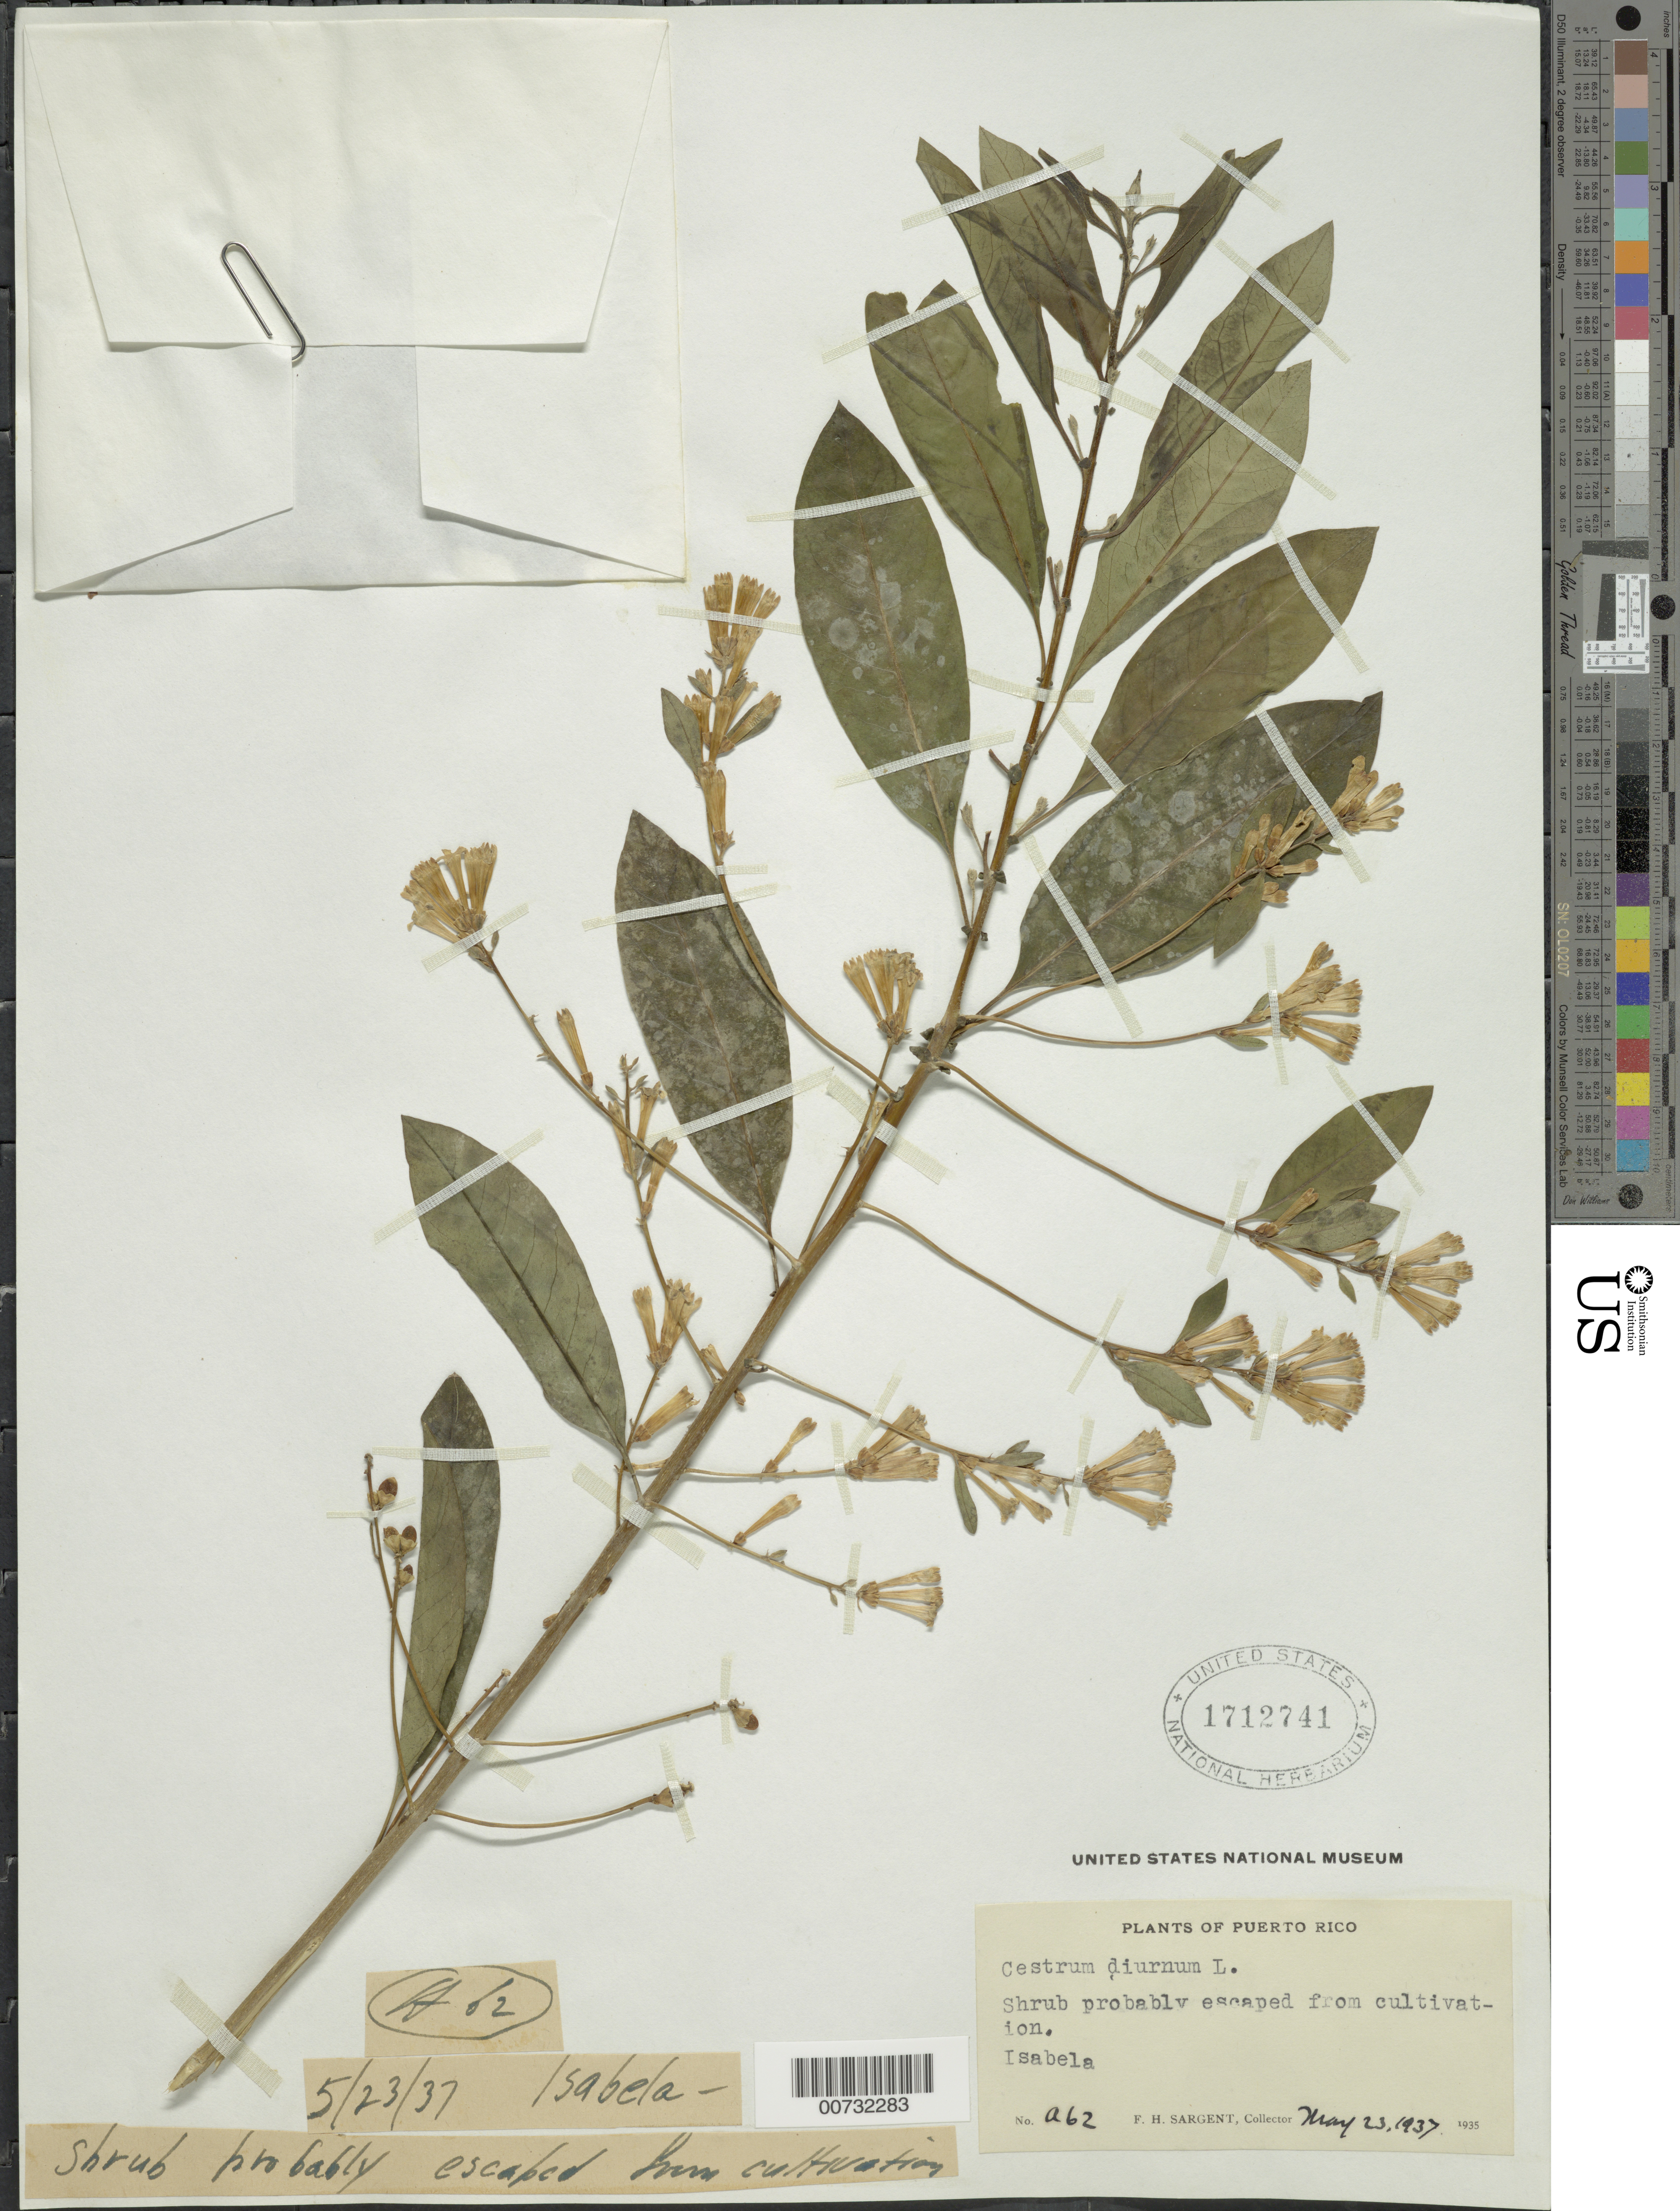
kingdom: Plantae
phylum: Tracheophyta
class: Magnoliopsida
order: Solanales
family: Solanaceae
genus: Cestrum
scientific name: Cestrum diurnum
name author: L.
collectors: F. H. Sargent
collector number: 62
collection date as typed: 23 May 1937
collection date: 1937-05-23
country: Puerto Rico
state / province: Isabela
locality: Isabela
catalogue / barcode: US 1712741